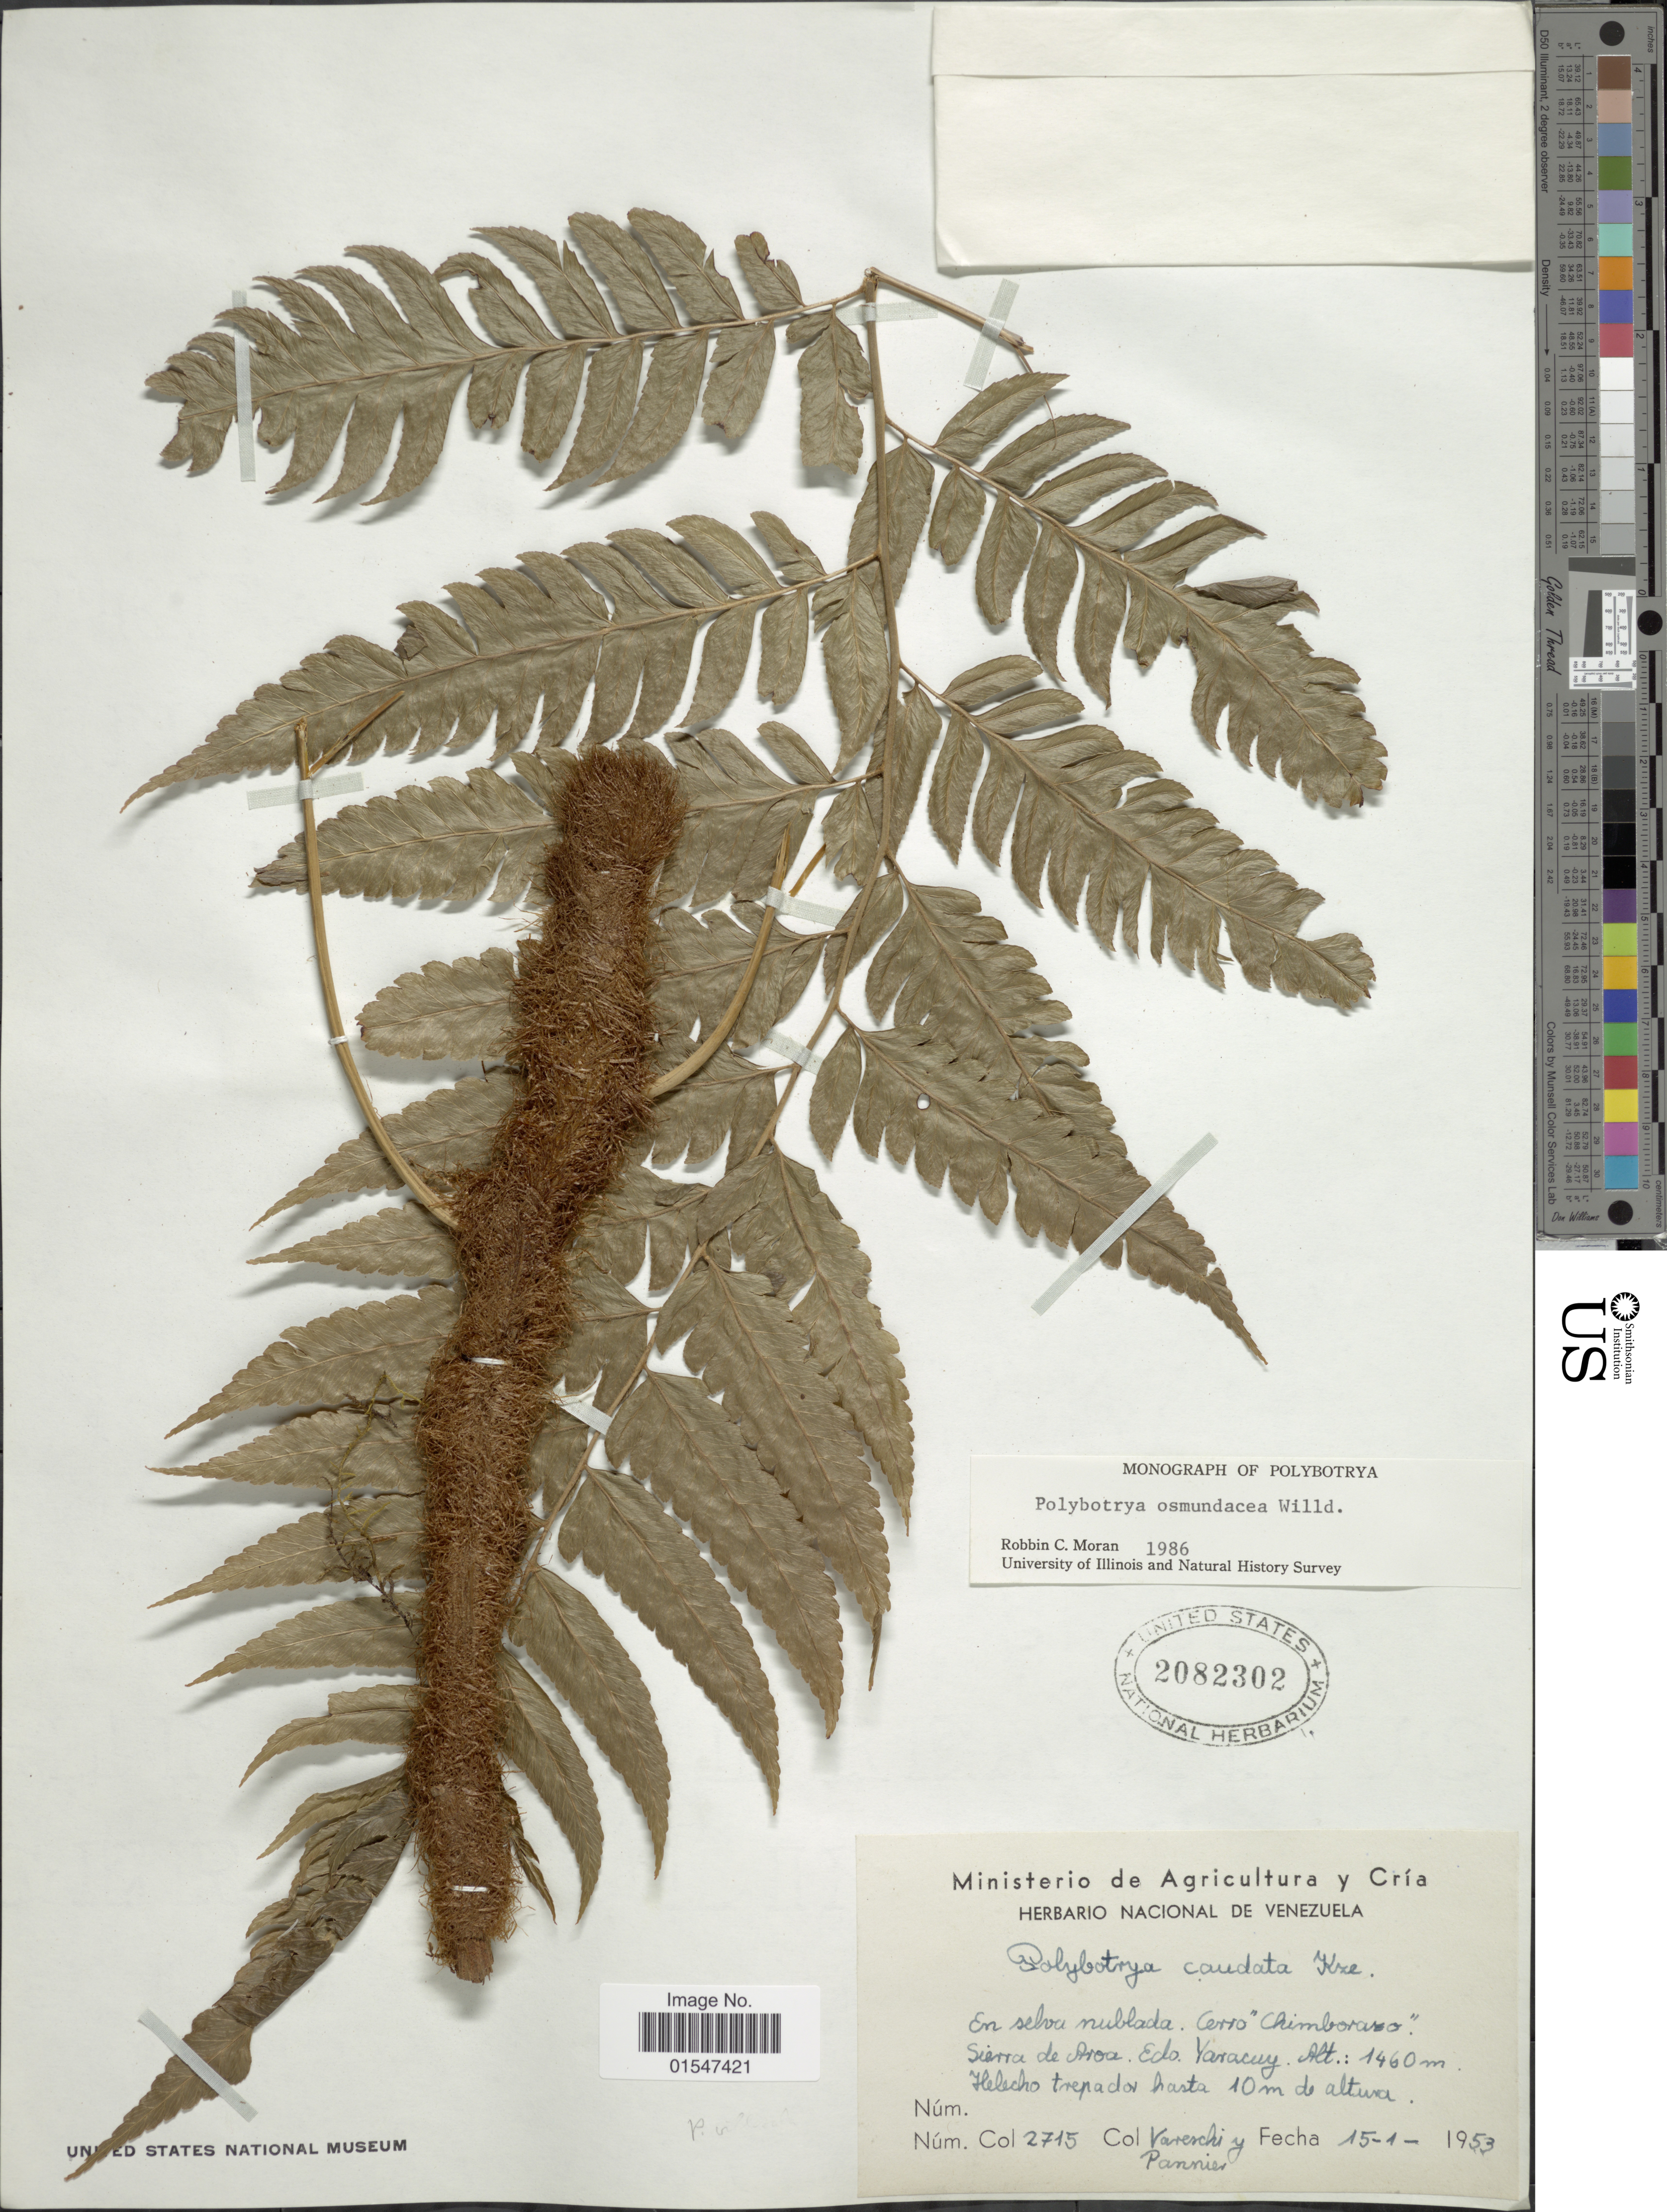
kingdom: Plantae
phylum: Tracheophyta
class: Polypodiopsida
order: Polypodiales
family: Dryopteridaceae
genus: Polybotrya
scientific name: Polybotrya osmundacea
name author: Humb. & Bonpl. ex Willd.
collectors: -. Vareschi & Pannier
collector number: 2715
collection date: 1953-01-15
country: Venezuela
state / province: Yaracuy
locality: En selva nublada, Cerro "Chimborazo", sierra de Aroa, Edo. Yaracuy.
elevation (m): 1460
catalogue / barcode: US 2082303